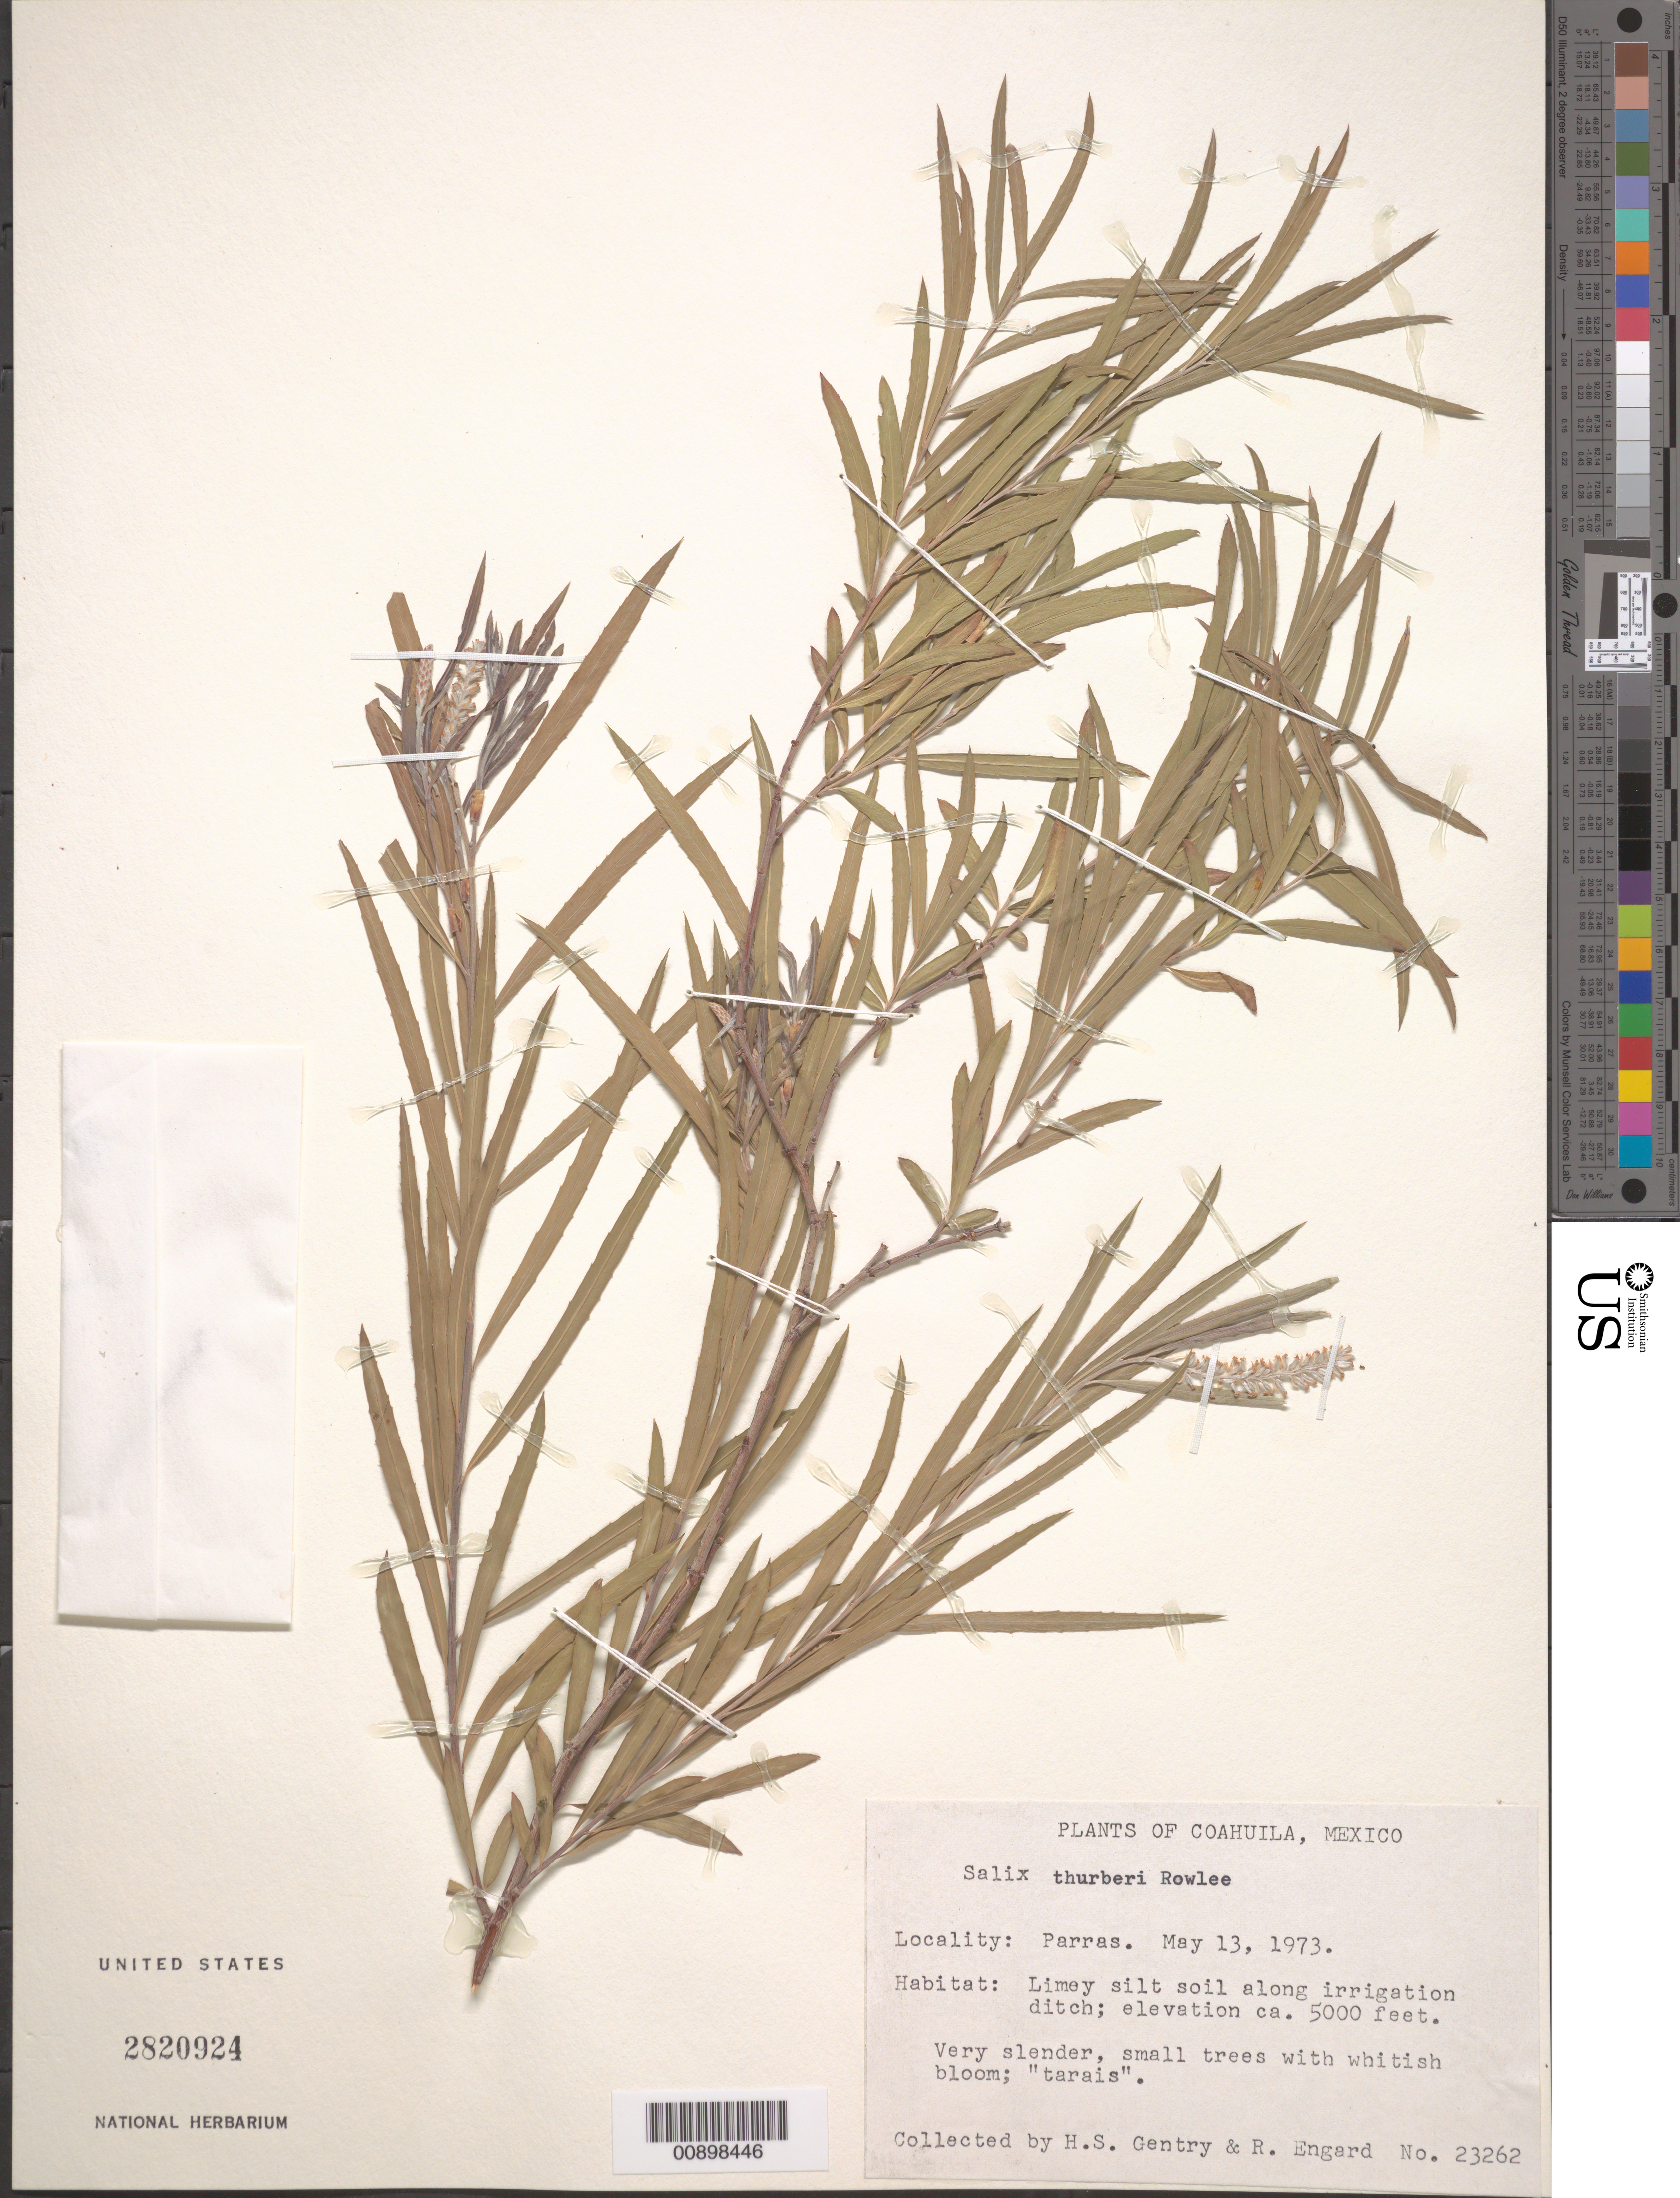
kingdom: Plantae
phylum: Tracheophyta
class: Magnoliopsida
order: Malpighiales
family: Salicaceae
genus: Salix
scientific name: Salix thurberi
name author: Rowlee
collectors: H. S. Gentry & R. Engard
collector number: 23262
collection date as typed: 13 May 1973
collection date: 1973-05-13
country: Mexico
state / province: Coahuila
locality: Coahuila.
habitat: Limey silt soil along irrigation ditch.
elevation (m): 1524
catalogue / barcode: US 2820924